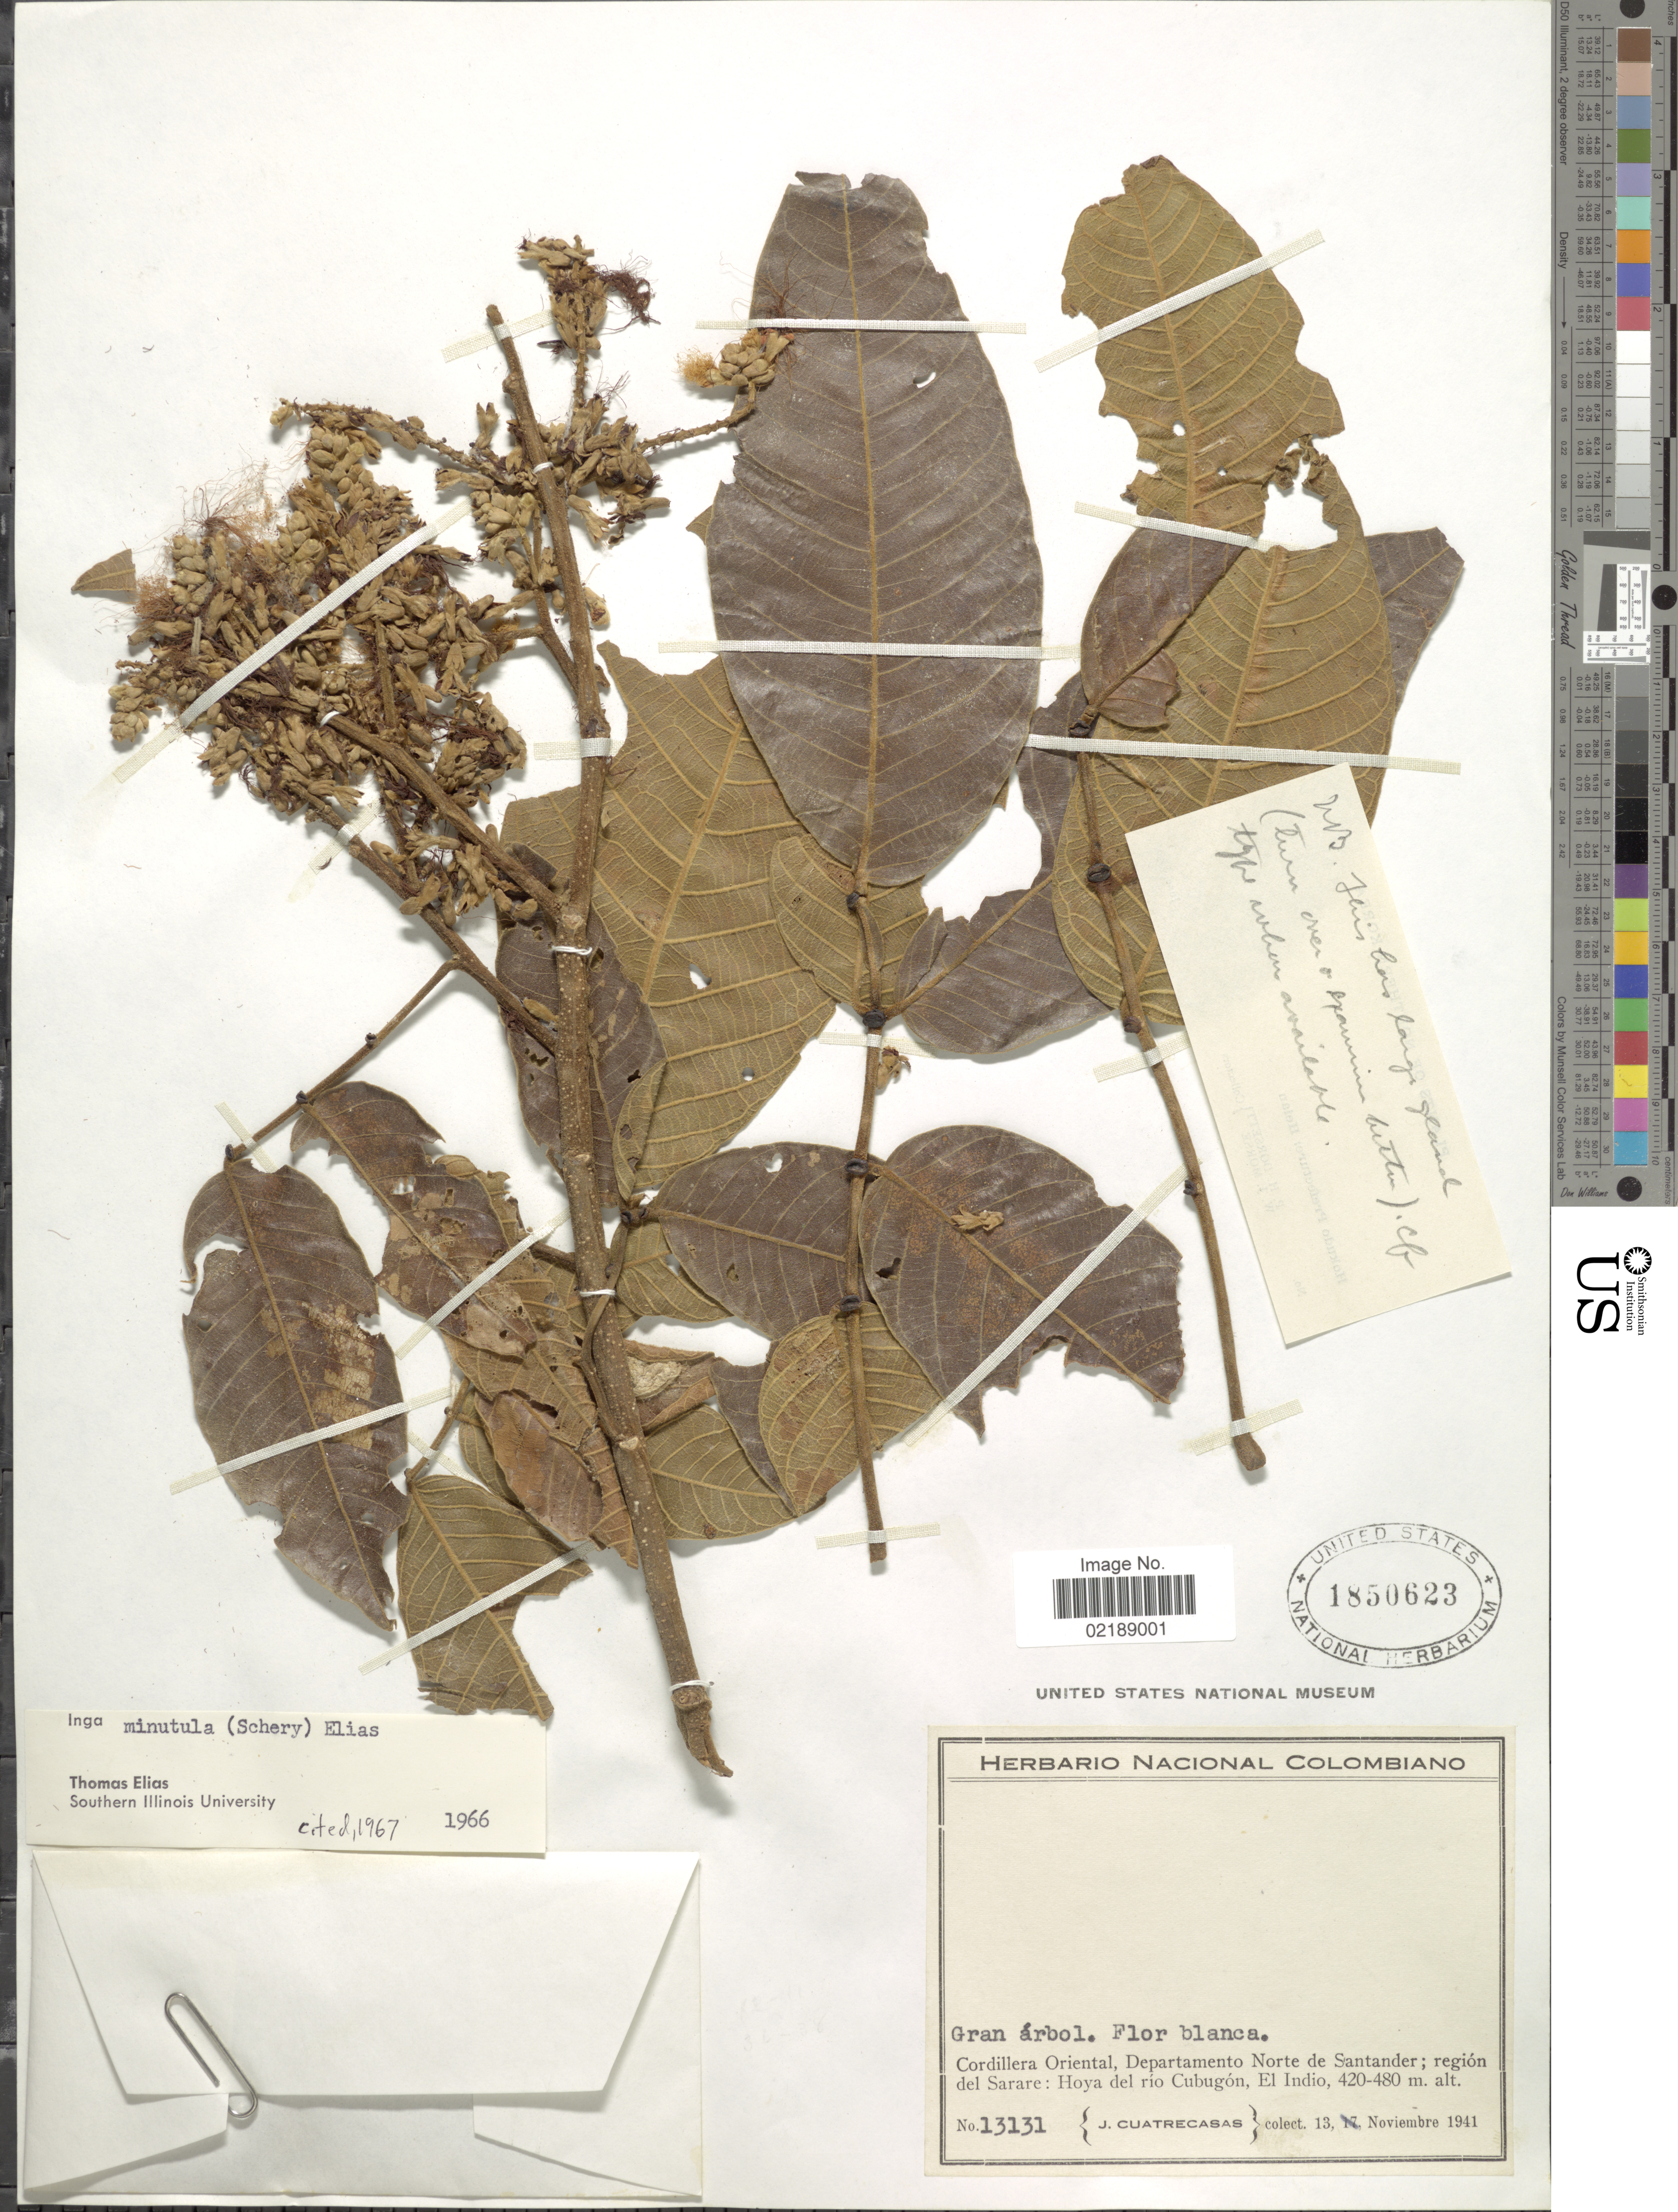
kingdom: Plantae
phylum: Tracheophyta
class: Magnoliopsida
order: Fabales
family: Fabaceae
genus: Inga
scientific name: Inga oerstediana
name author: Benth.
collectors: J. Cuatrecasas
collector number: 13131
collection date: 1941-11-13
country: Colombia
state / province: Norte de Santander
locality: Gran árbol, Cordillera Oriental, Departamento Norte de Santander; región del Sarare: Hoya del río Cubugón, El Indio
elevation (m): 420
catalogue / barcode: US 1850623